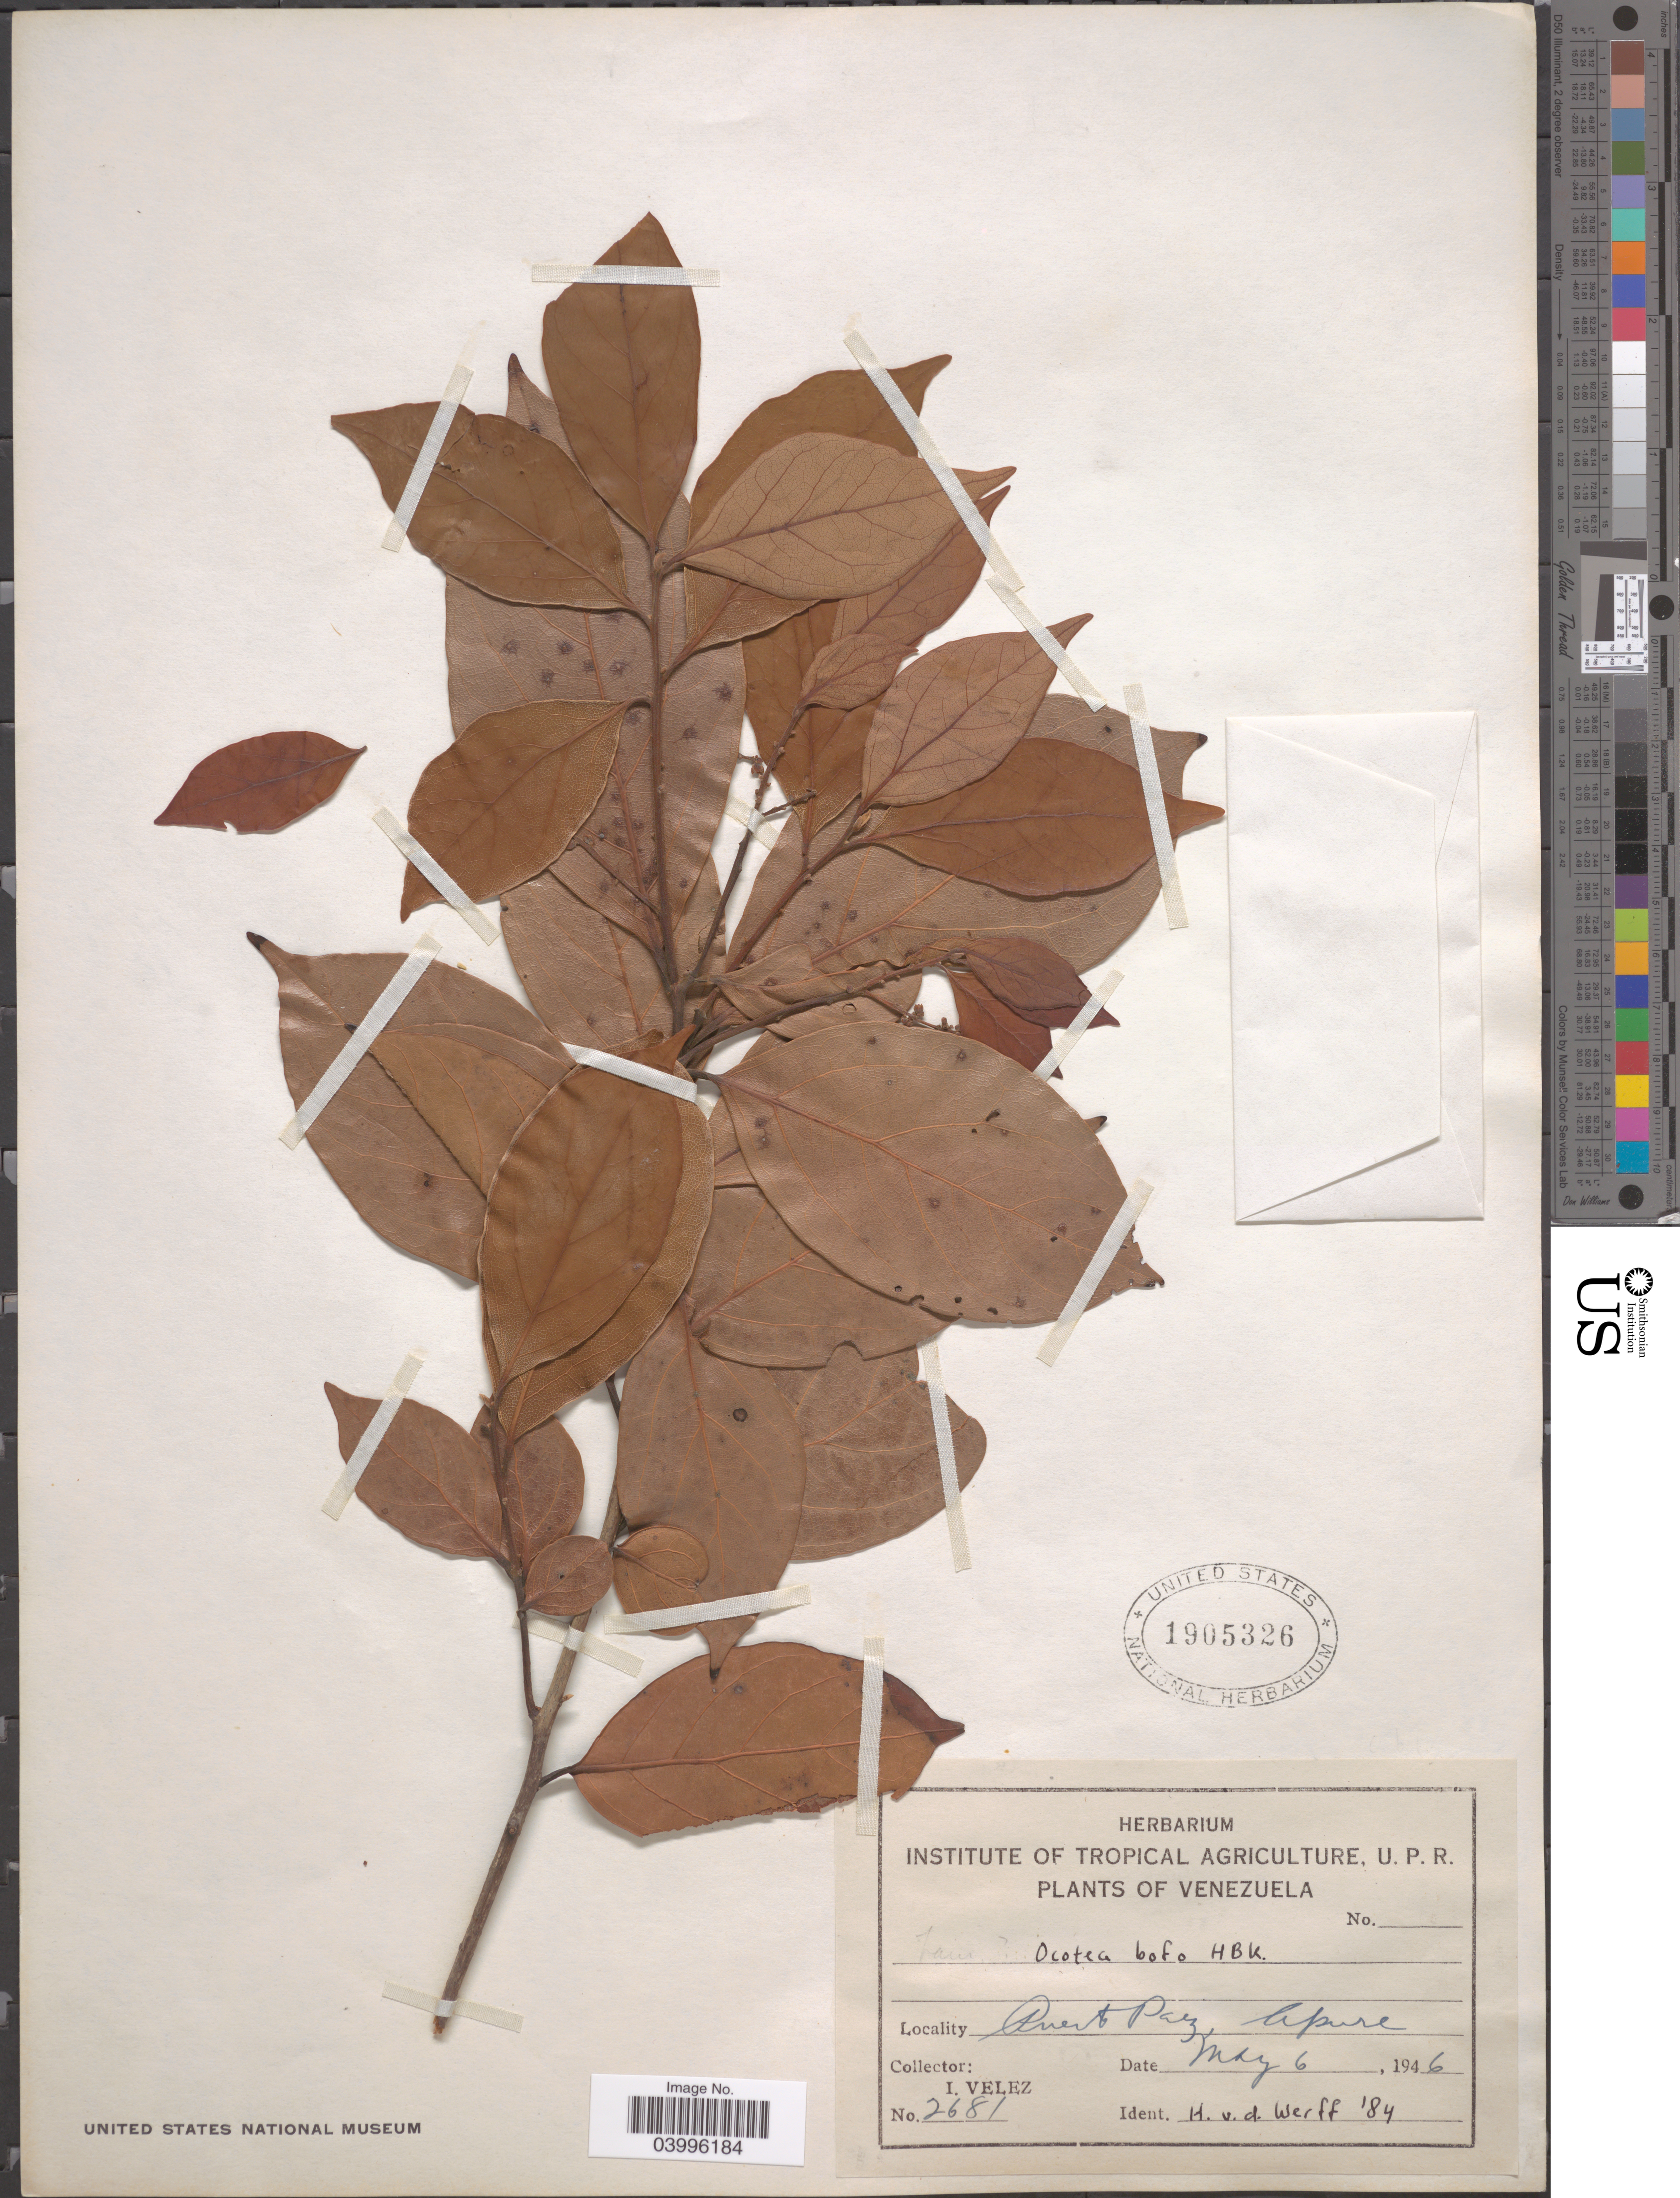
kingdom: Plantae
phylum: Tracheophyta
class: Magnoliopsida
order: Laurales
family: Lauraceae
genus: Ocotea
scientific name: Ocotea bofo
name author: Kunth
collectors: I. Velez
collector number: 2681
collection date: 1946-05-06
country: Venezuela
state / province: Apure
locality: Puerto Paez.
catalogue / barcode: US 1905326